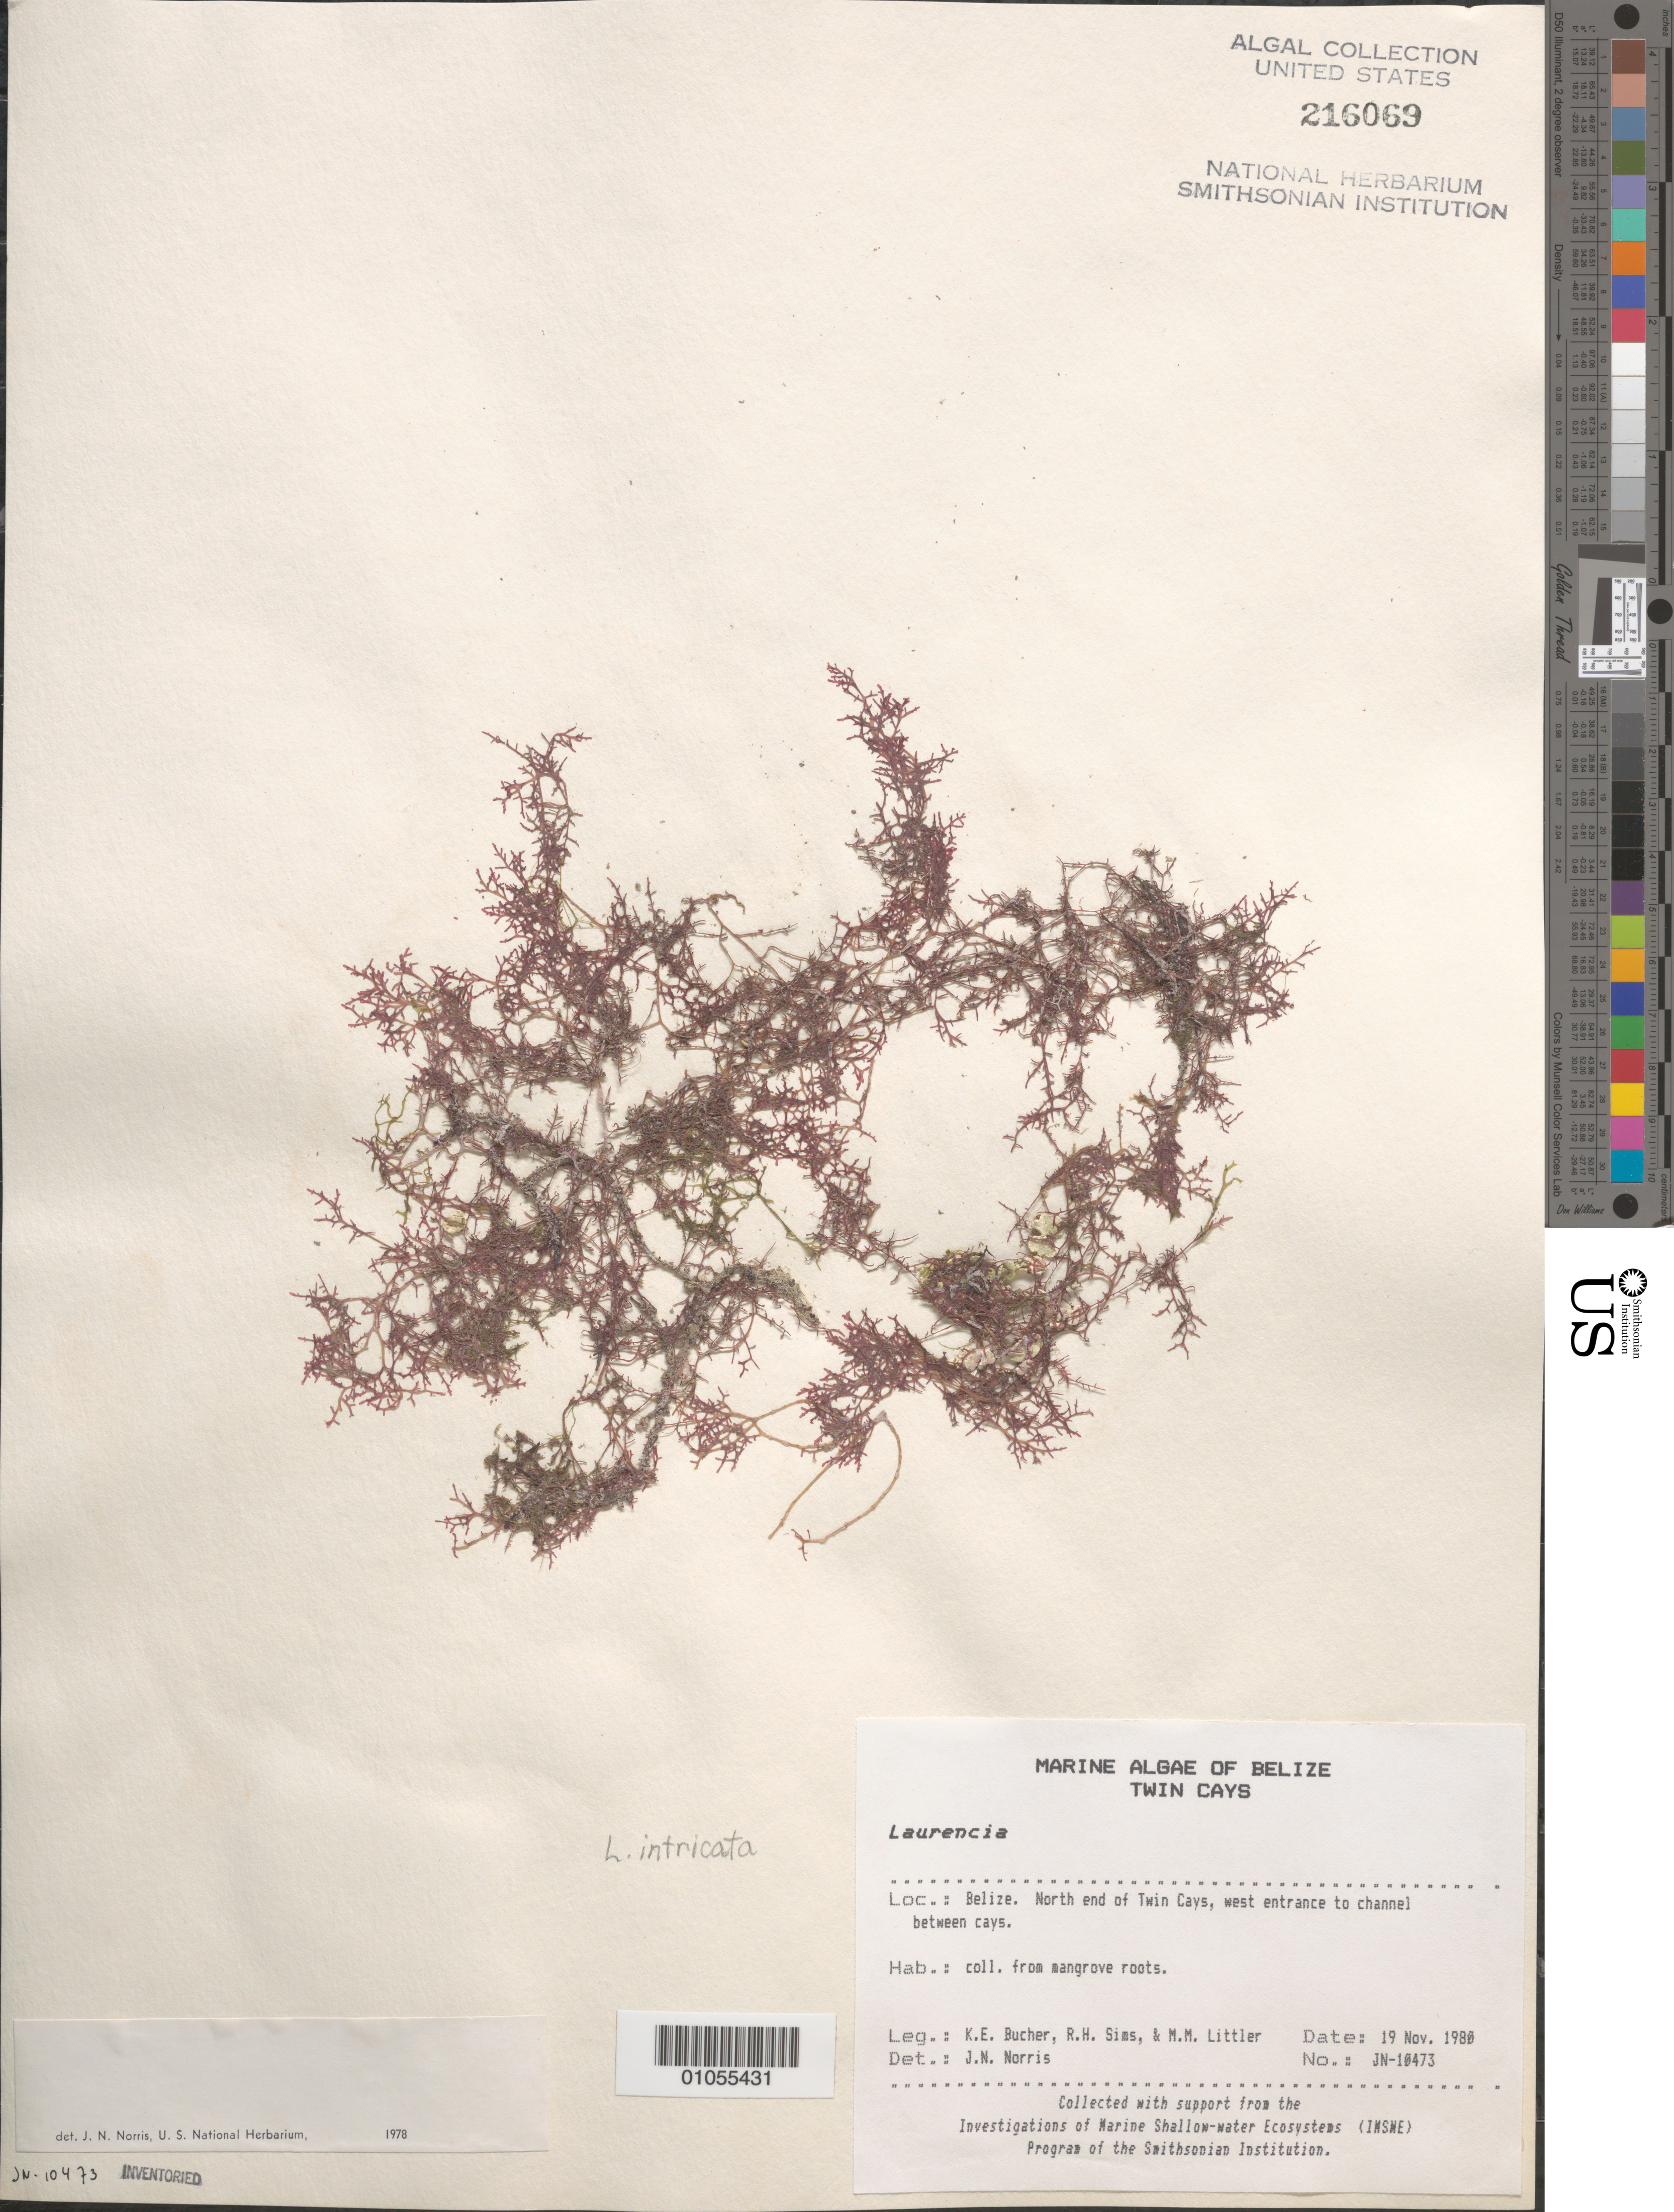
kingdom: Plantae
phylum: Rhodophyta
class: Florideophyceae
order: Ceramiales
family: Rhodomelaceae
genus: Laurencia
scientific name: Laurencia intricata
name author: J.V.Lamouroux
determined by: Norris, James N.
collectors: K. E. Bucher, R. H. Sims & M. M. Littler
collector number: JN-10473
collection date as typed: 19 Nov 1980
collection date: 1980-11-19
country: Belize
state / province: Stann Creek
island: Twin Cays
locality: North end of Twin Cays, west entrance to channel between cays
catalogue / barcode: US 216069